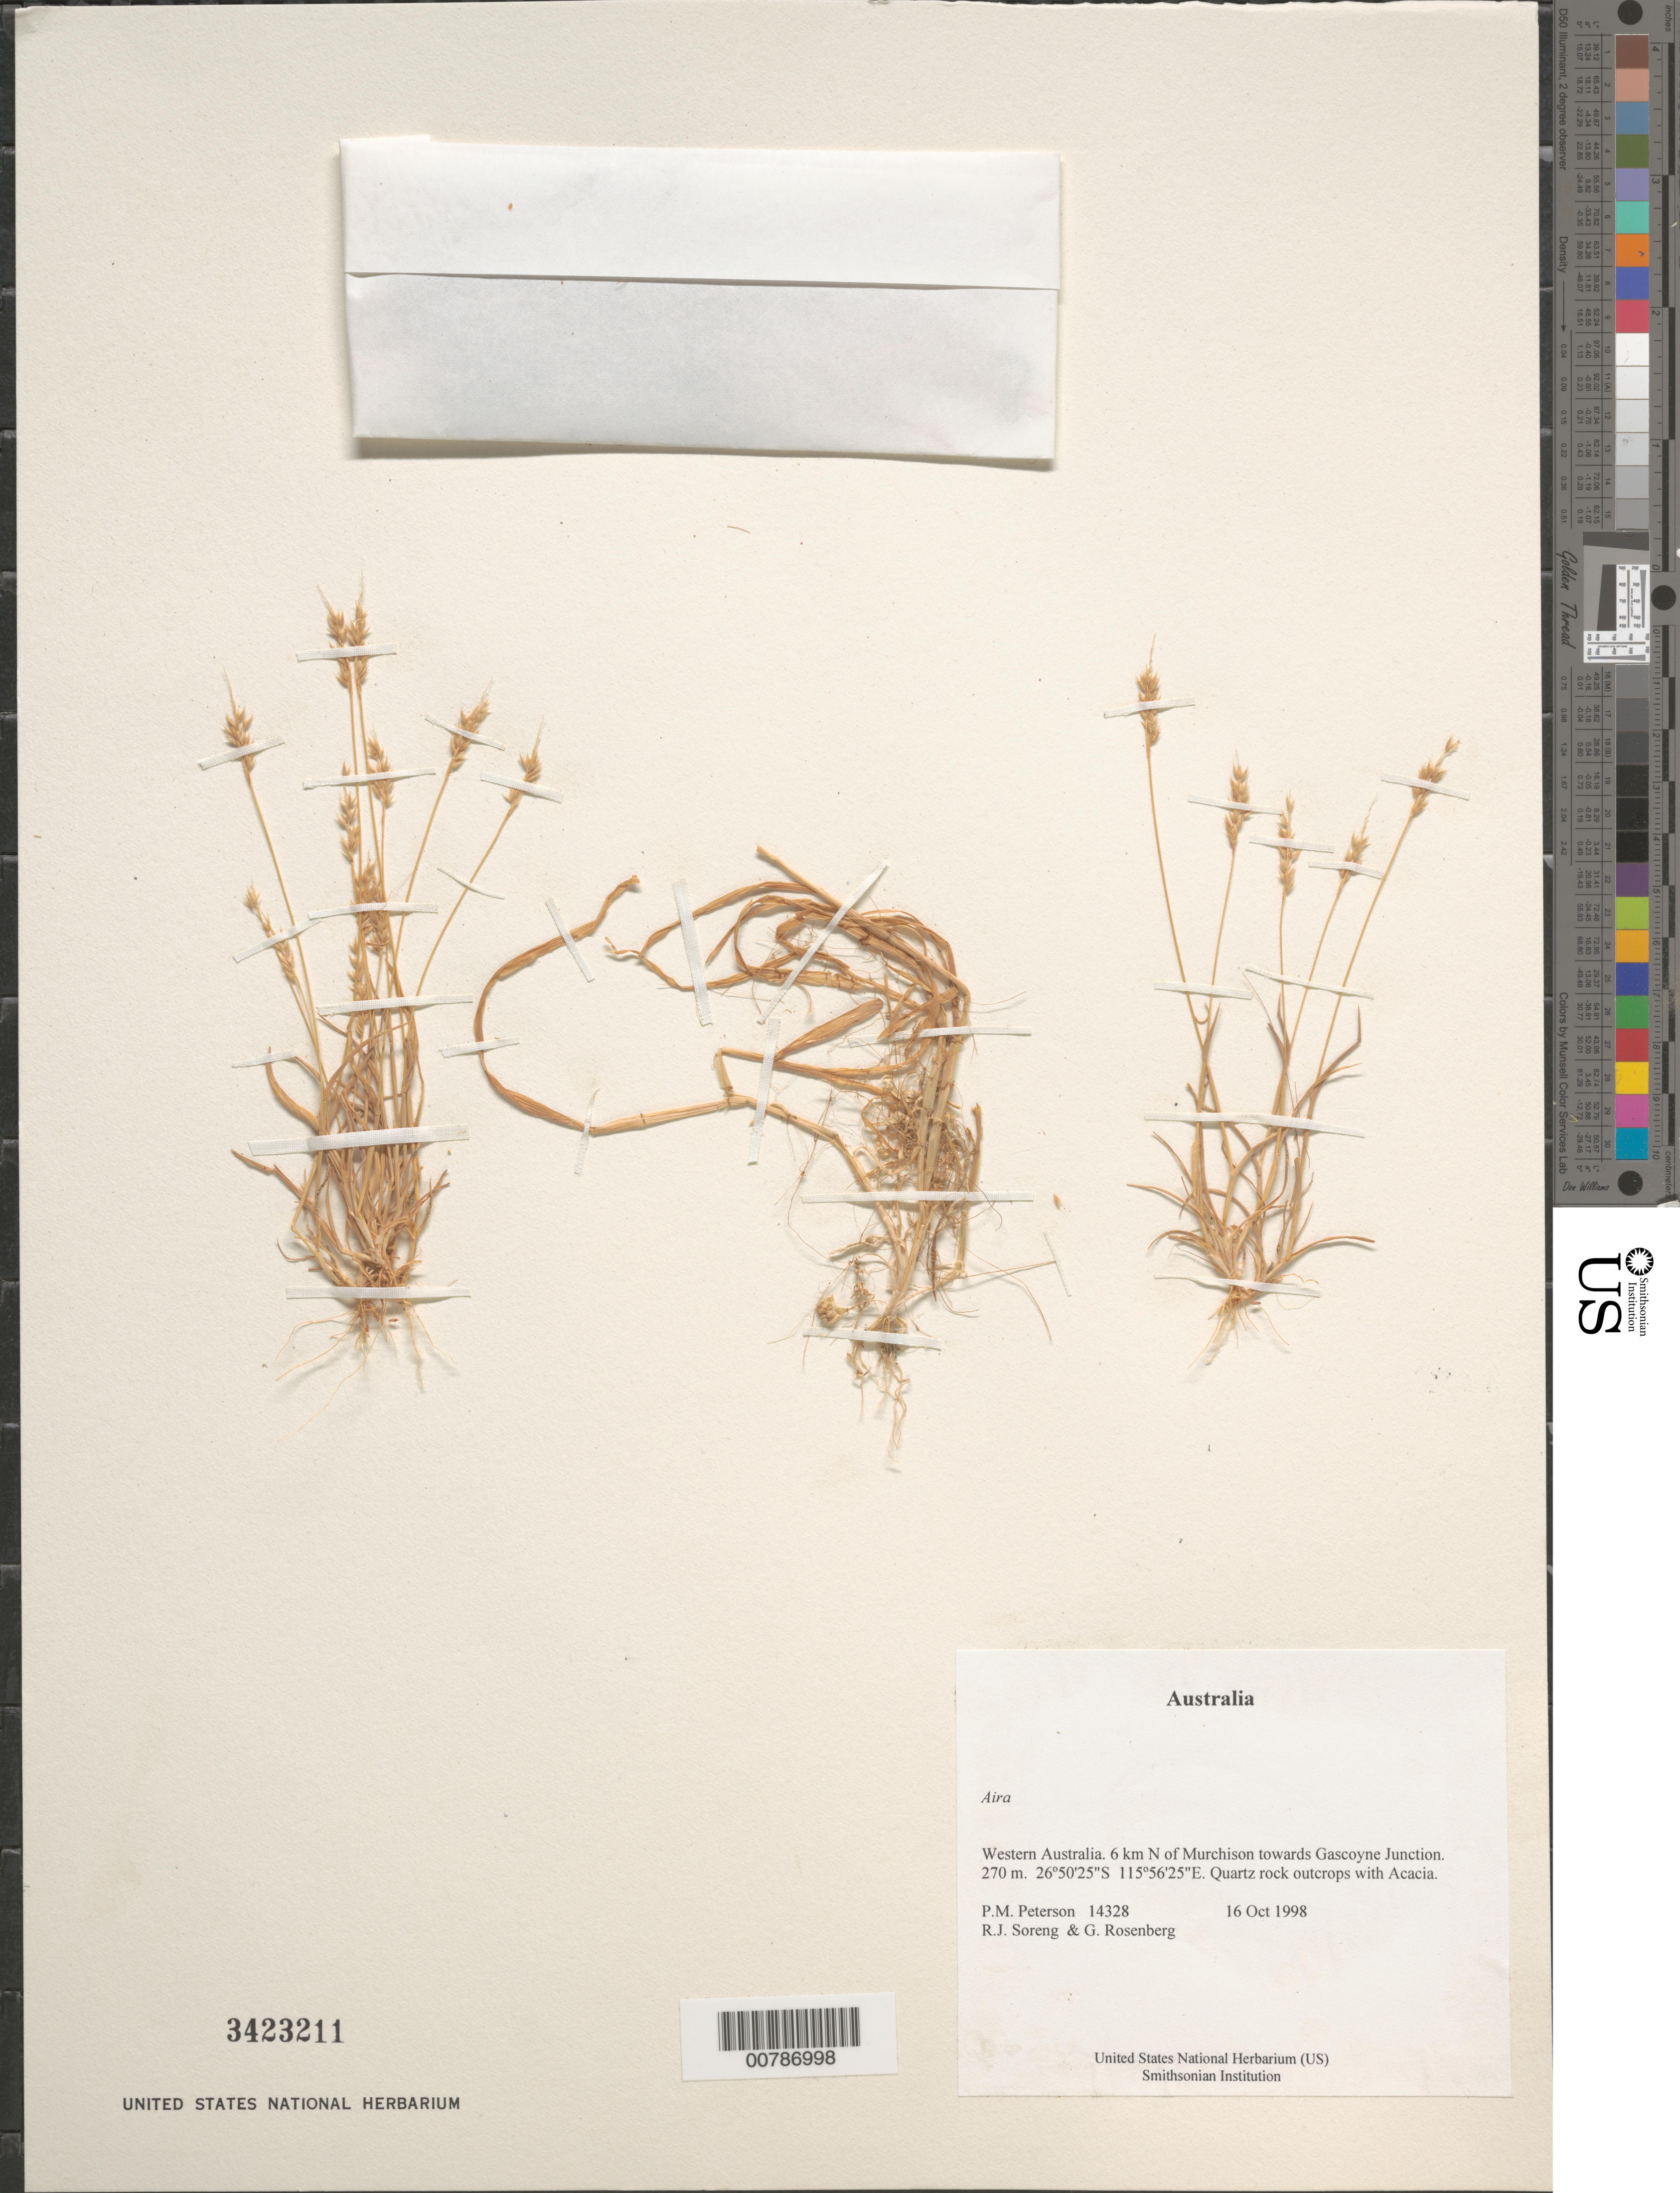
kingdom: Plantae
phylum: Tracheophyta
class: Liliopsida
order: Poales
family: Poaceae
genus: Aira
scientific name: Aira sp.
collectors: P. M. Peterson, R. J. Soreng & G. Rosenberg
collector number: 14328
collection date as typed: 16 Oct 1998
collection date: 1998-10-16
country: Australia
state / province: Western Australia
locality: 6 km N of Murchison towards Gascoyne Junction.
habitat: Quartz rock outcrops with Acacia.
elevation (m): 270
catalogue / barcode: US 3423211